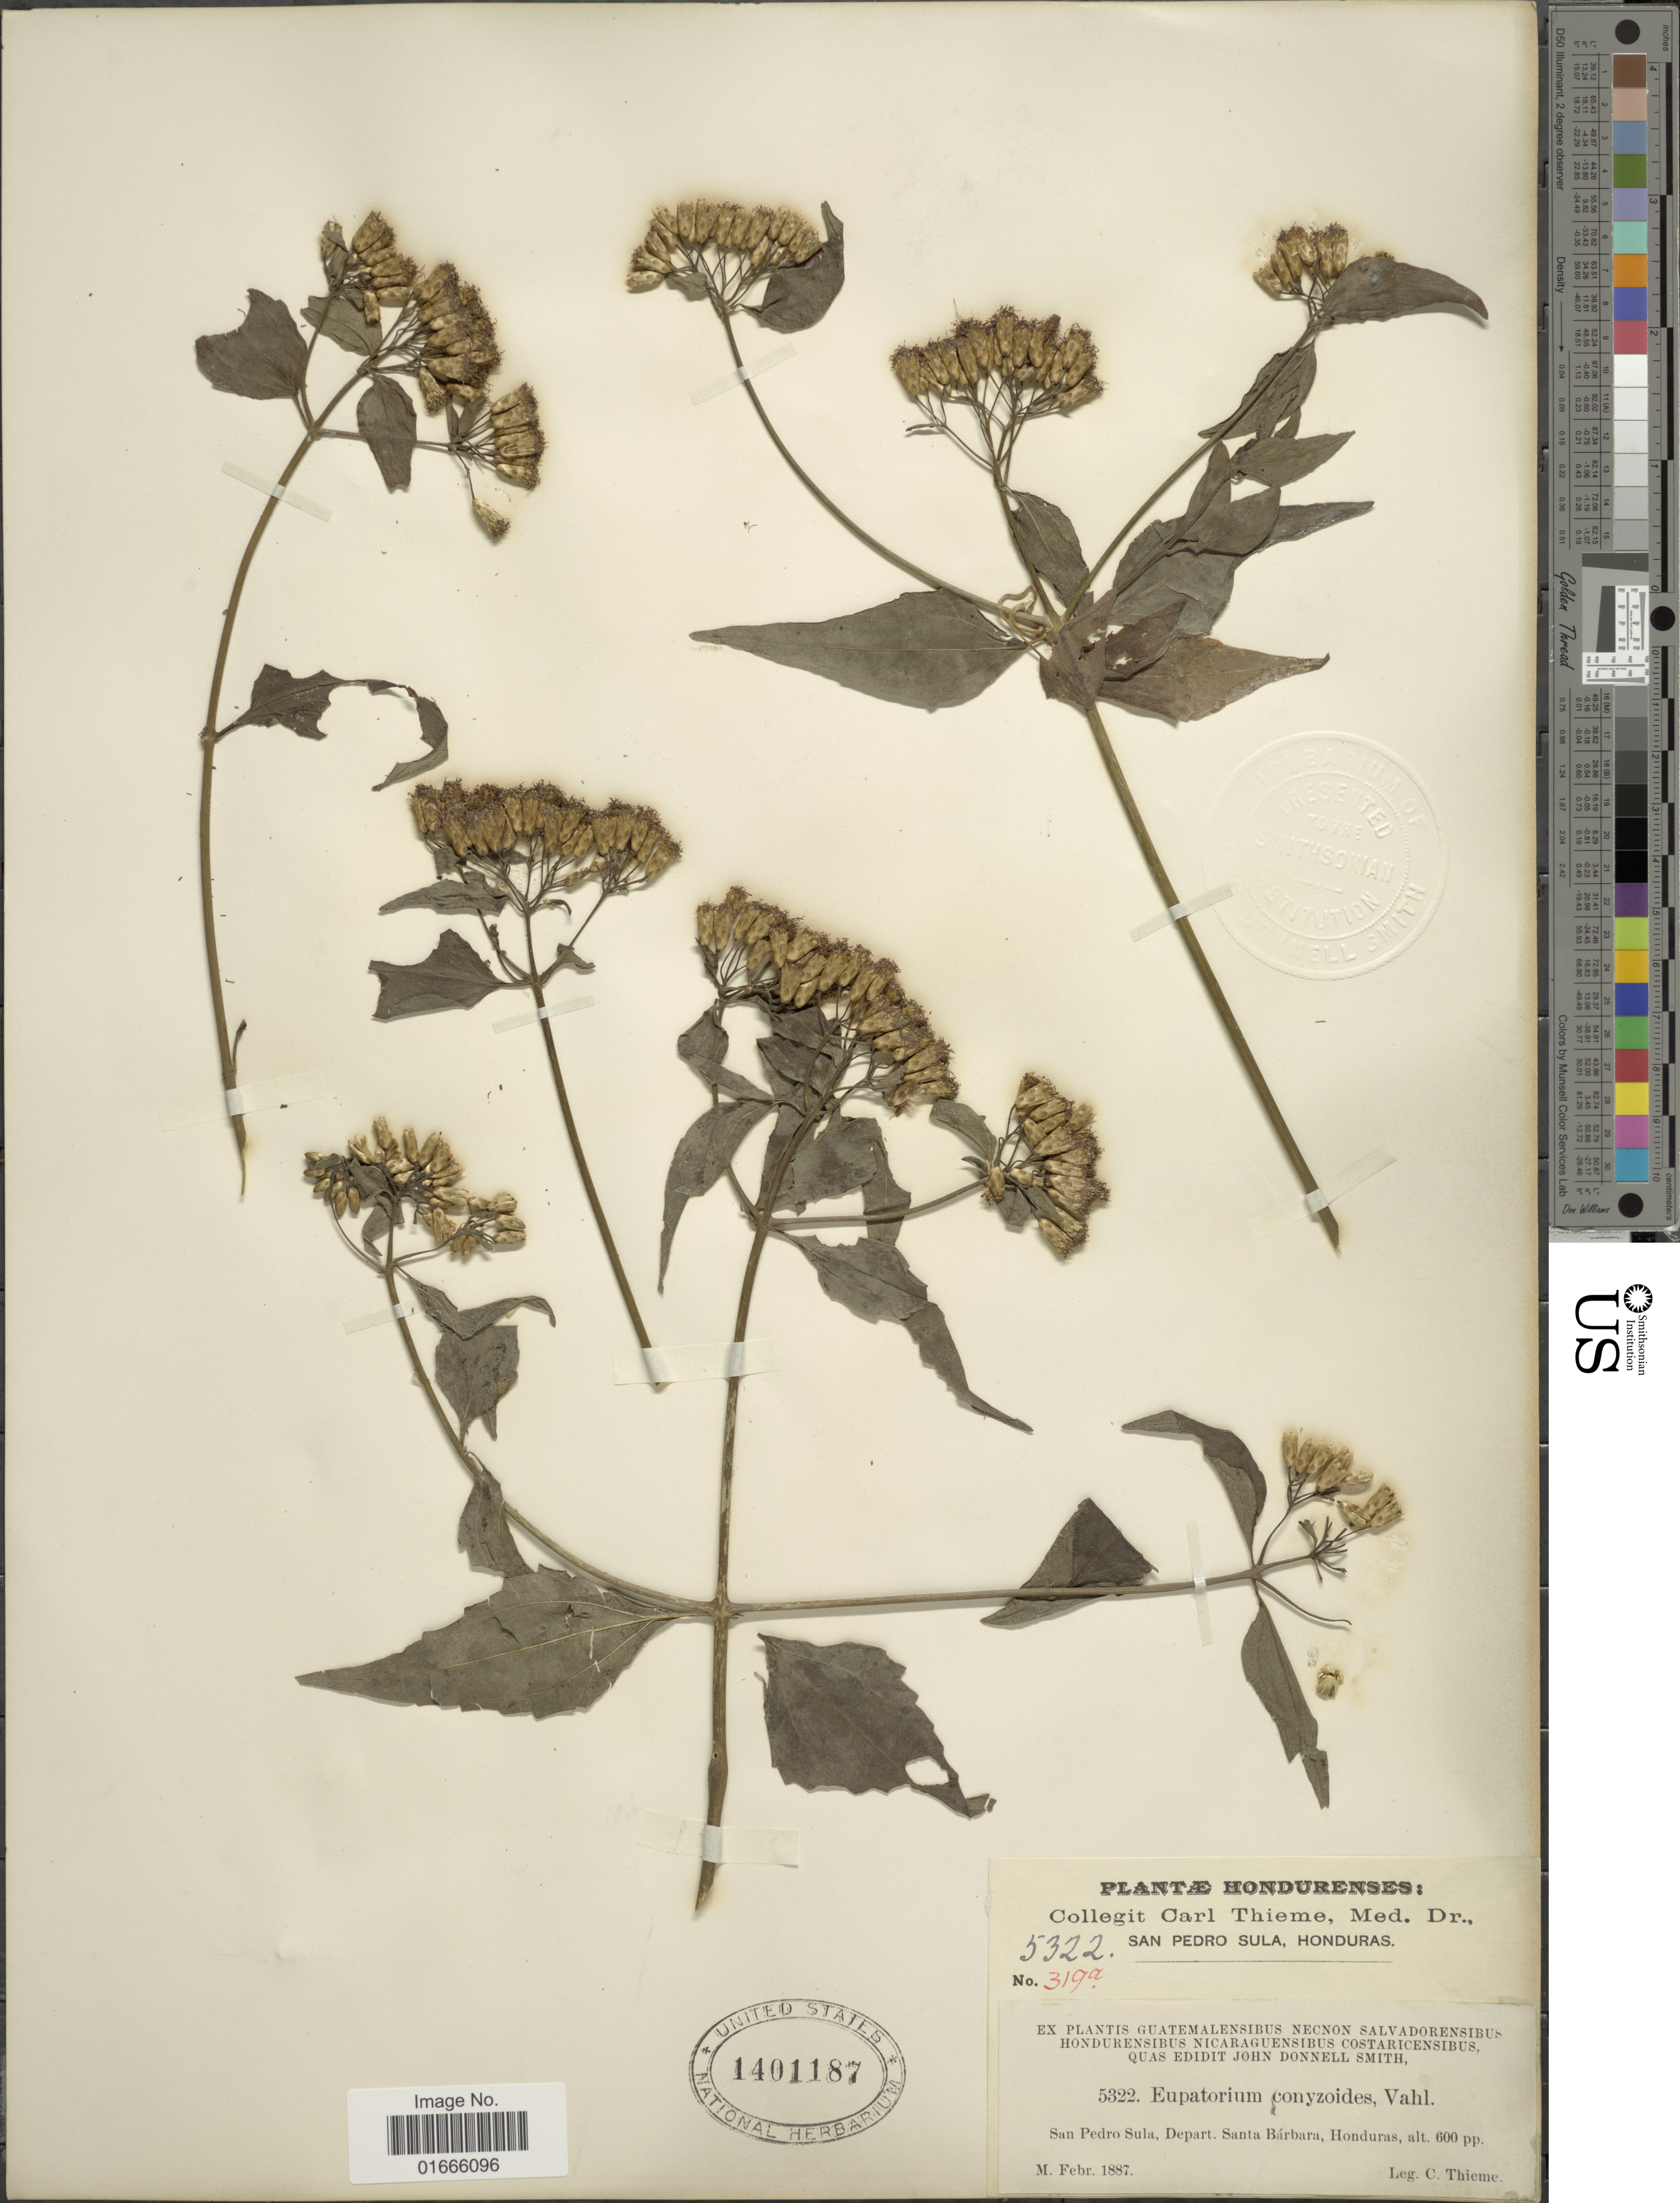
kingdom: Plantae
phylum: Tracheophyta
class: Magnoliopsida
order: Asterales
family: Asteraceae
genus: Chromolaena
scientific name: Chromolaena odorata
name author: (L.) R.M. King & H. Rob.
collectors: C. Thieme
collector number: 319a/5322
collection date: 1887-02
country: Honduras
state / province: Santa Bárbara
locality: San Pedro Sula, Depart. Santa Barbara, Honduras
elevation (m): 183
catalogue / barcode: US 1401187